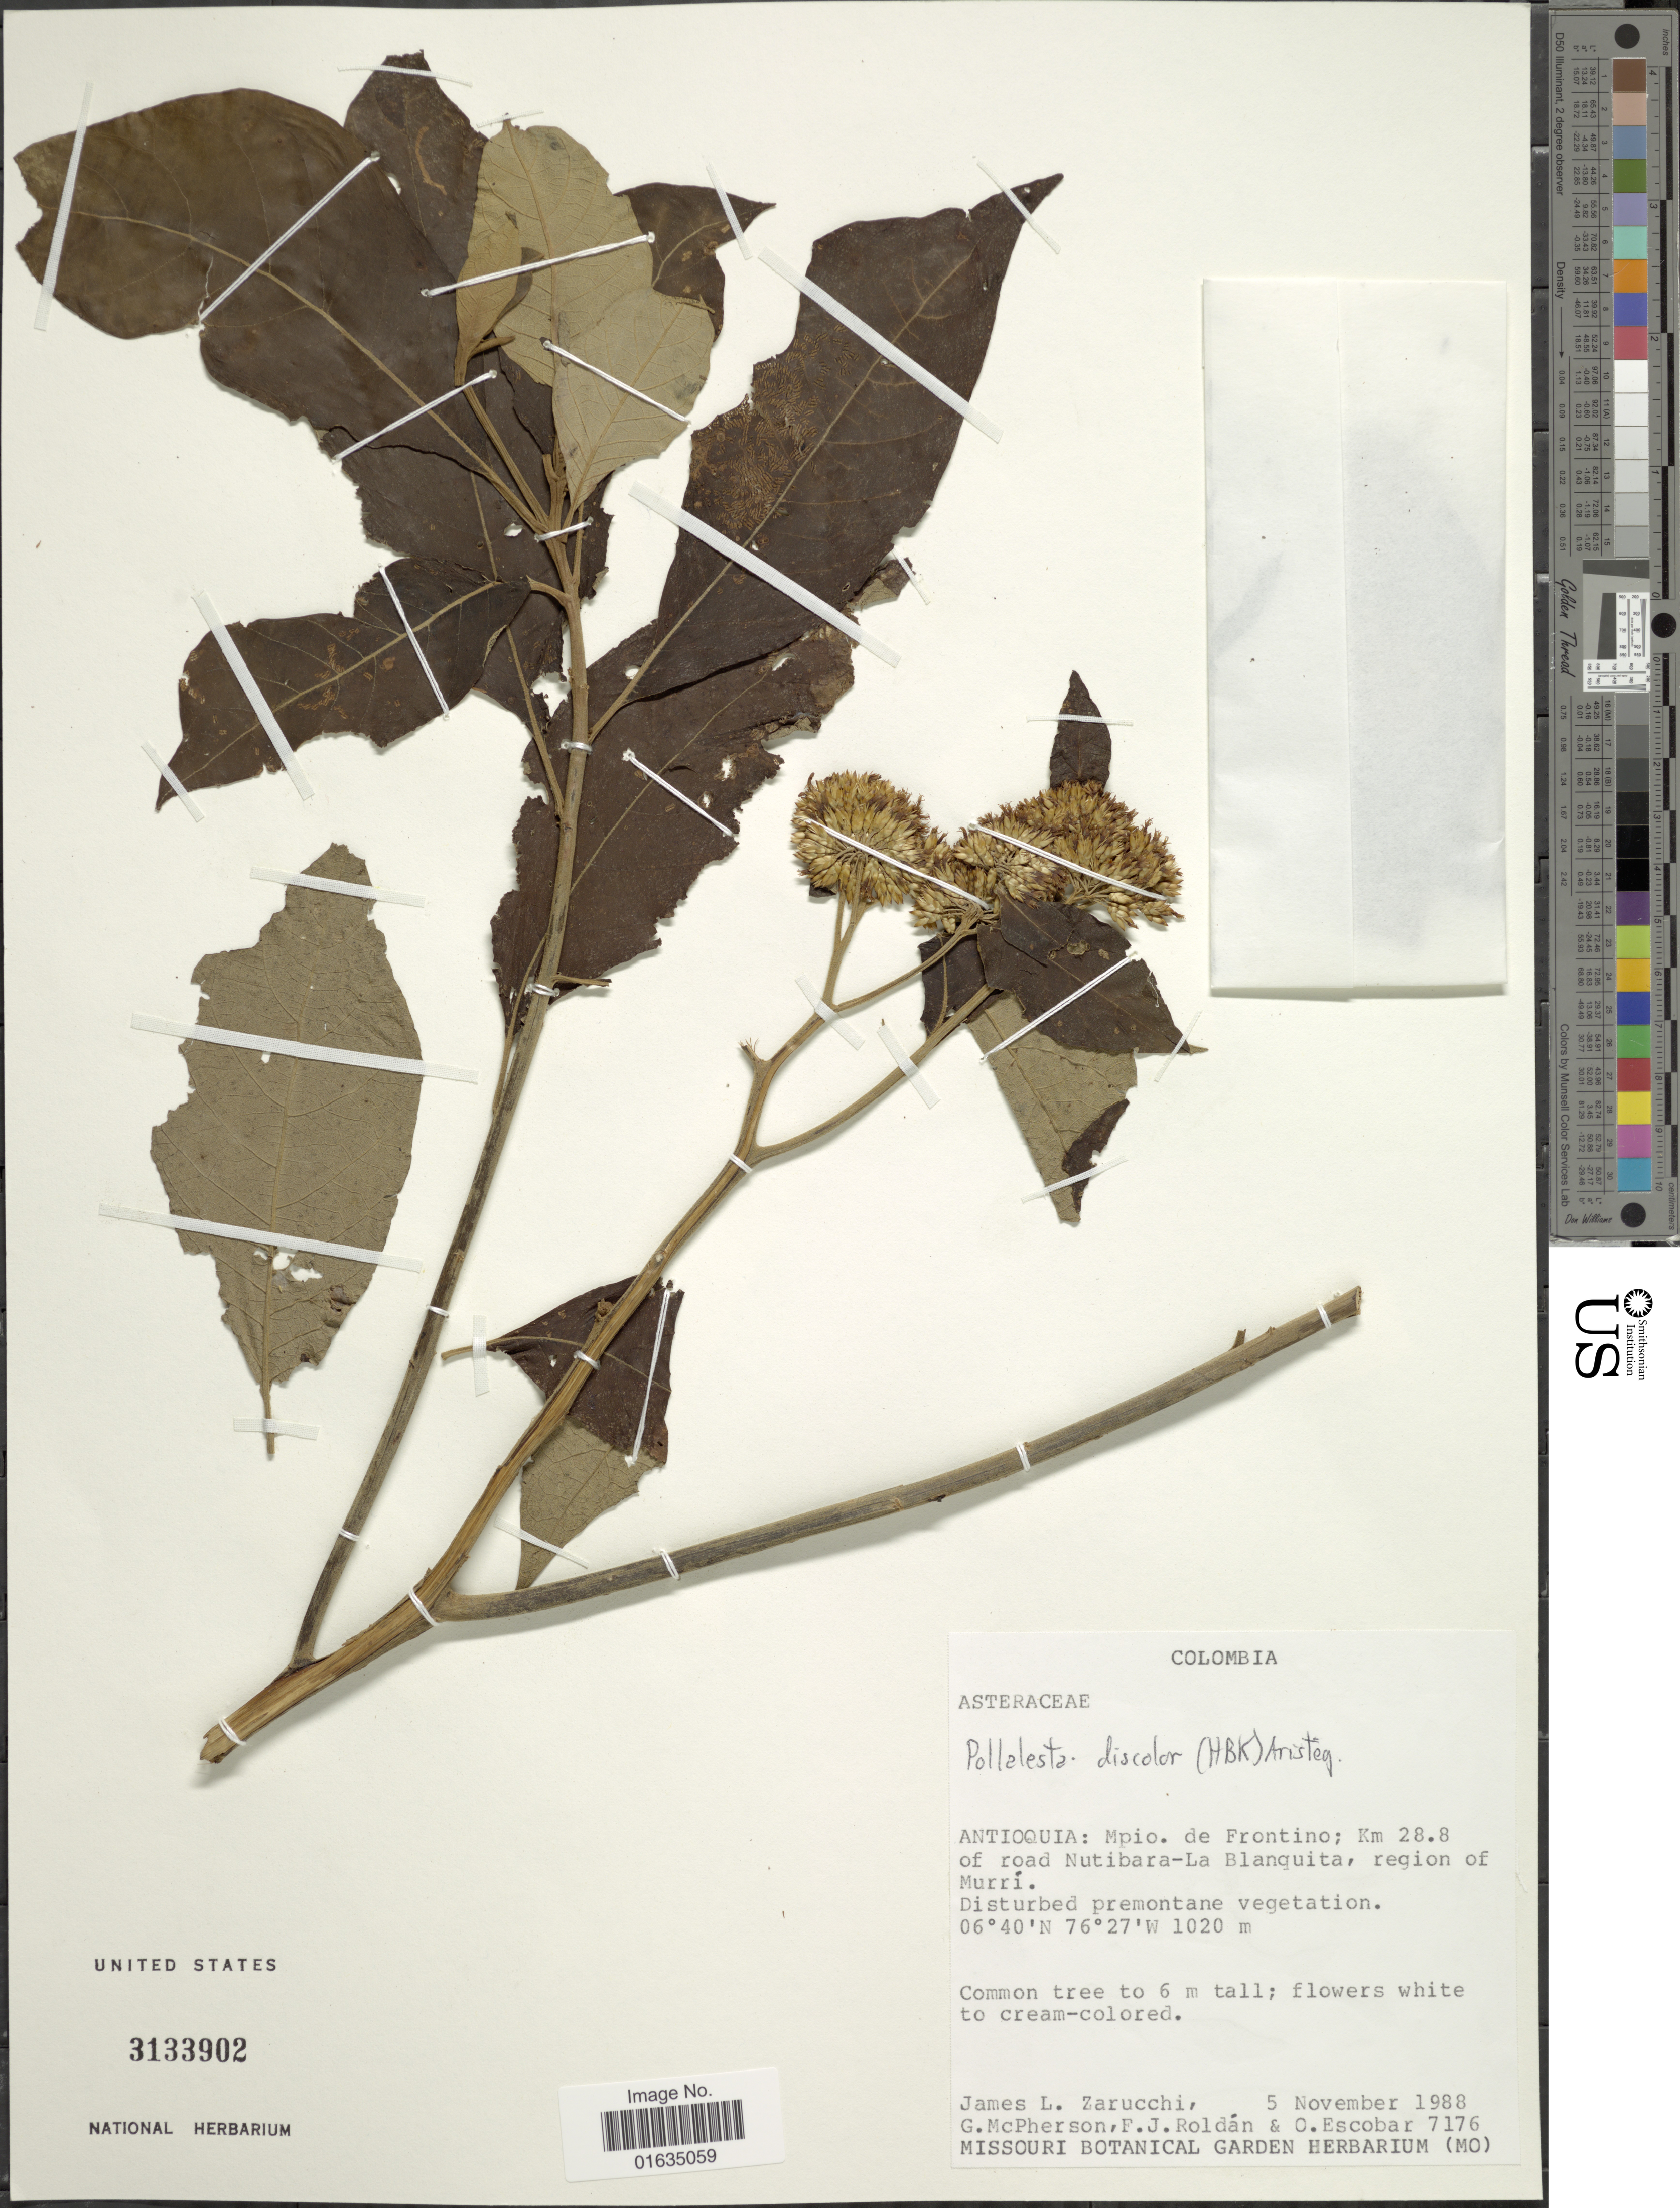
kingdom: Plantae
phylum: Tracheophyta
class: Magnoliopsida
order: Asterales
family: Asteraceae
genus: Pollalesta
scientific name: Pollalesta discolor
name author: (Kunth) Aristeg.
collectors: J. L. Zarucchi, G. D. McPherson, F. J. Roldán & O. D. Escobar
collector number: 7176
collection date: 1988-11-05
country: Colombia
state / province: Antioquia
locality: Mpio. de Frontino, km 28.8 of road Nutibara-La Blanquita, region of Murri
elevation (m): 1020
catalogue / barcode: US 3133902